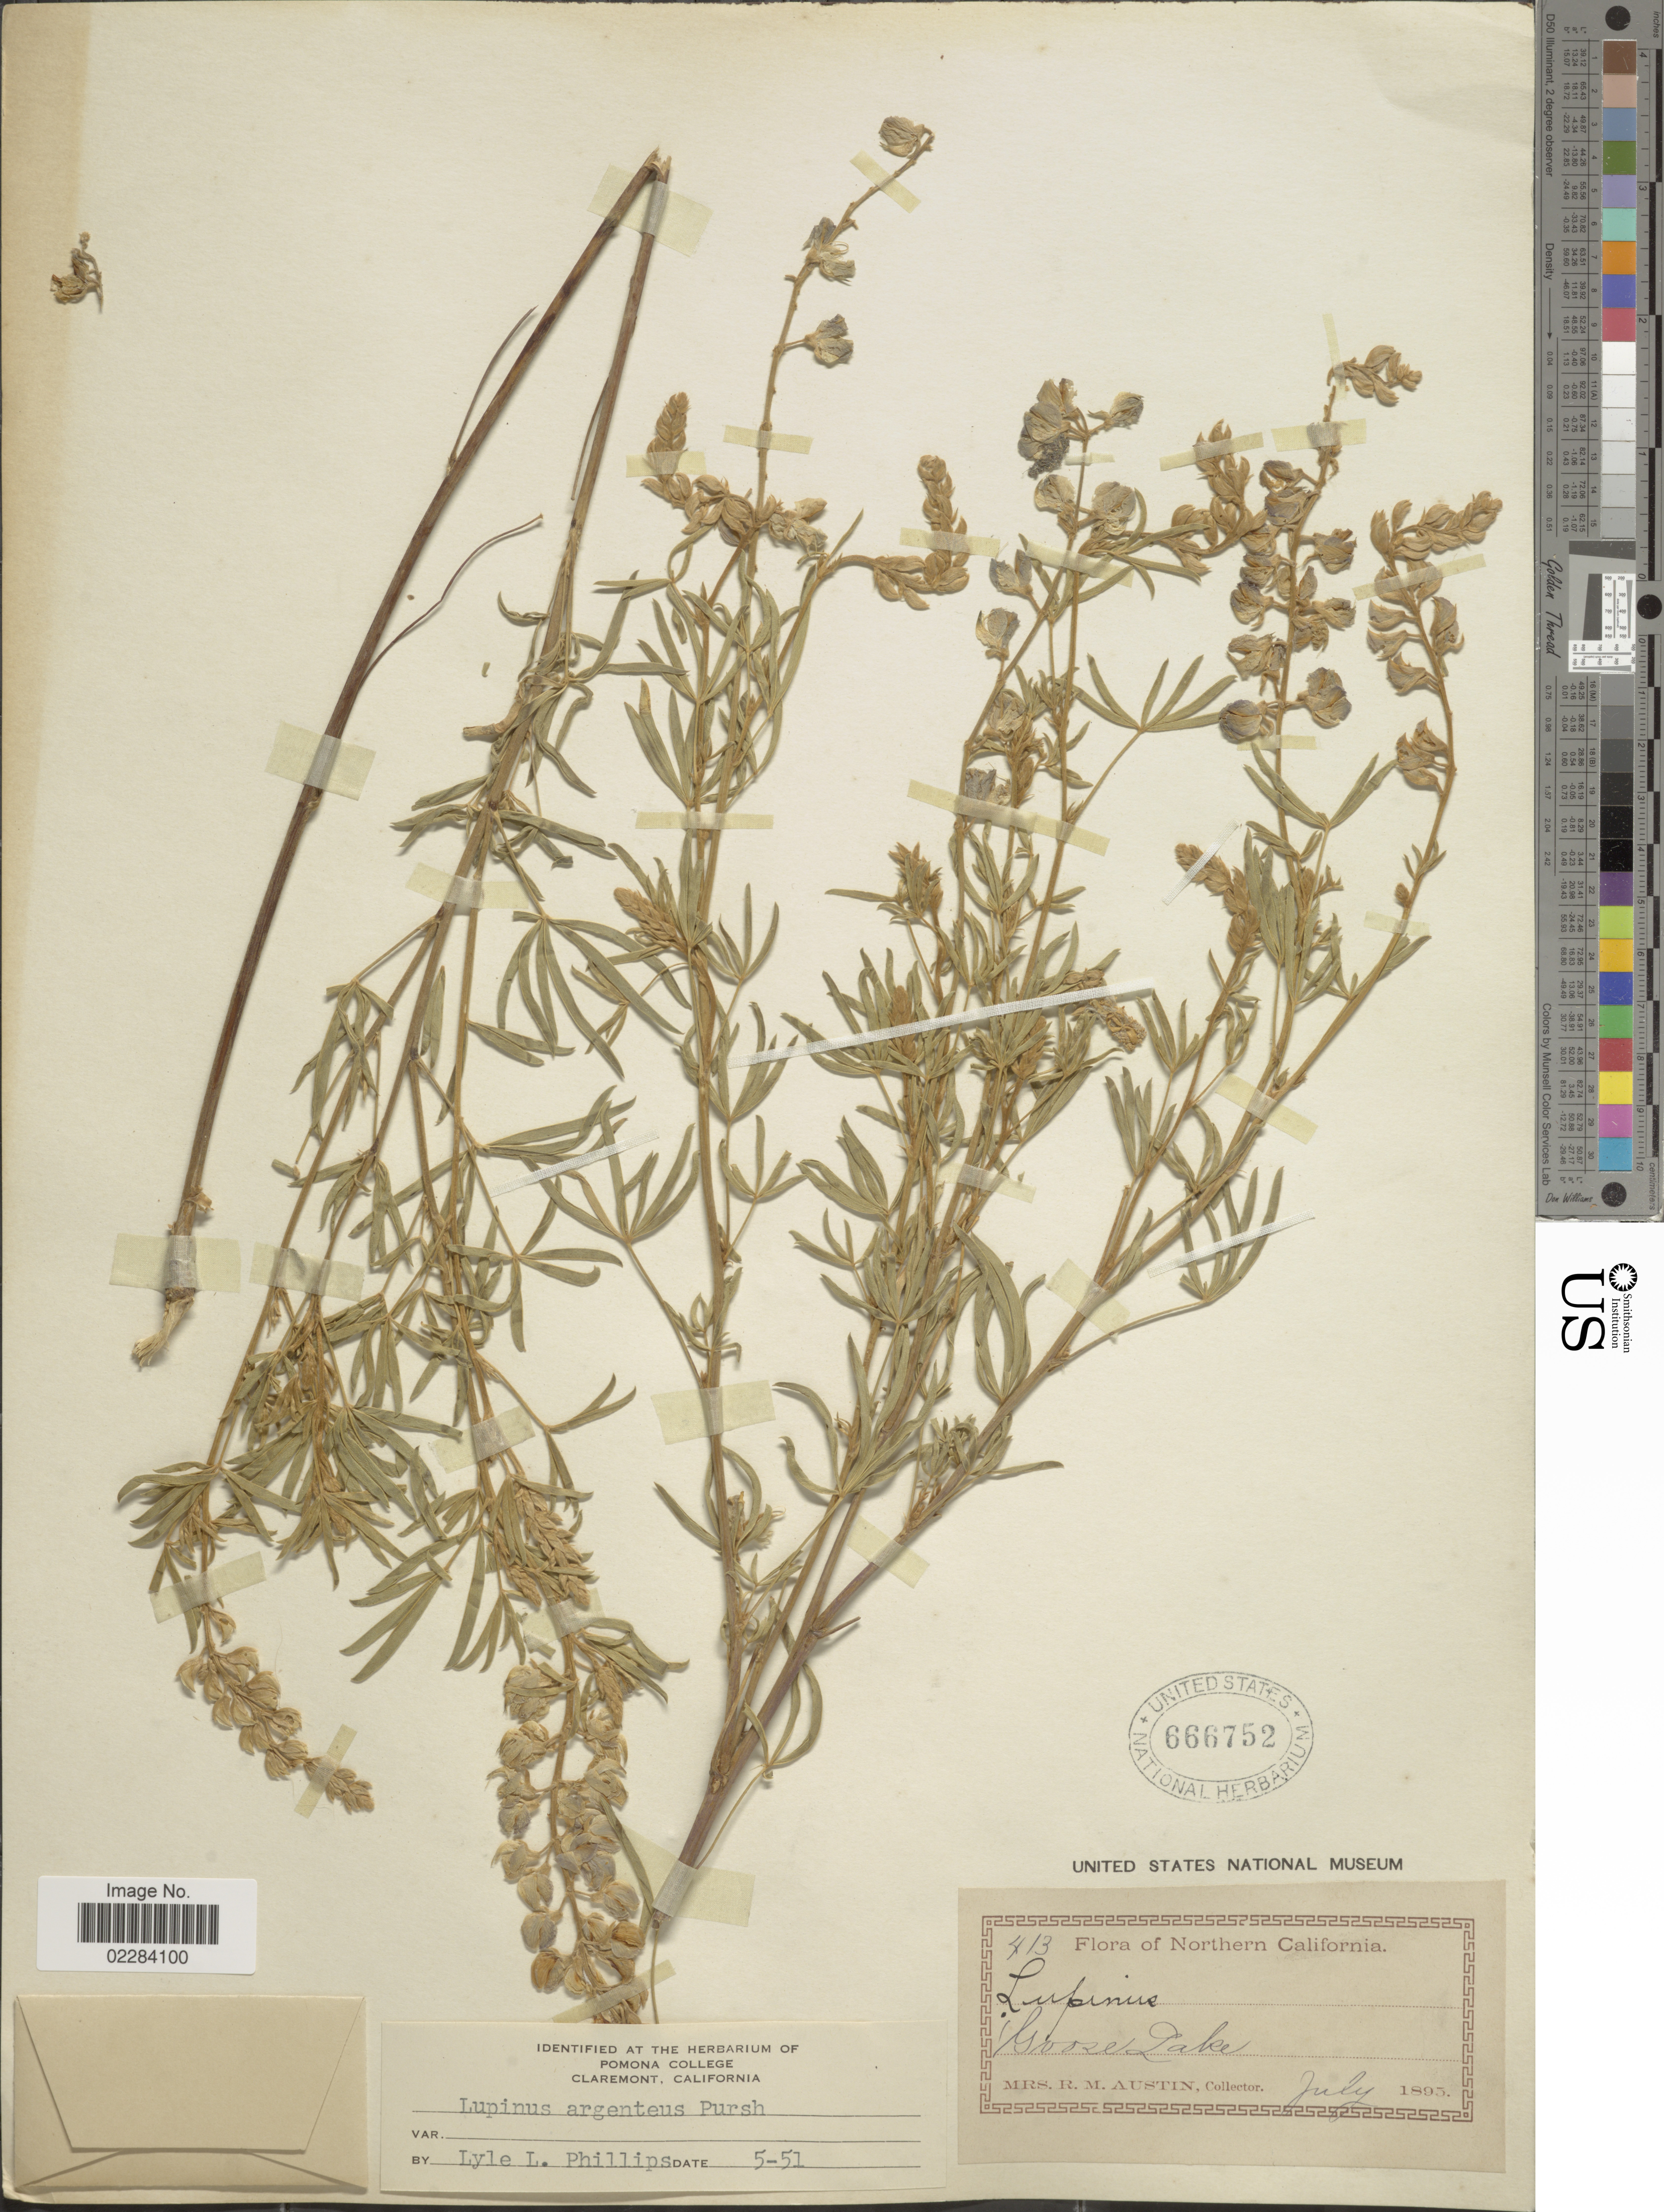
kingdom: Plantae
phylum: Tracheophyta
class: Magnoliopsida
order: Fabales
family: Fabaceae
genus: Lupinus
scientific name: Lupinus argenteus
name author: Pursh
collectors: R. Austin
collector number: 413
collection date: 1895-07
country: United States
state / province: California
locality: Northern California. Gooze Lake.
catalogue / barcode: US 666752